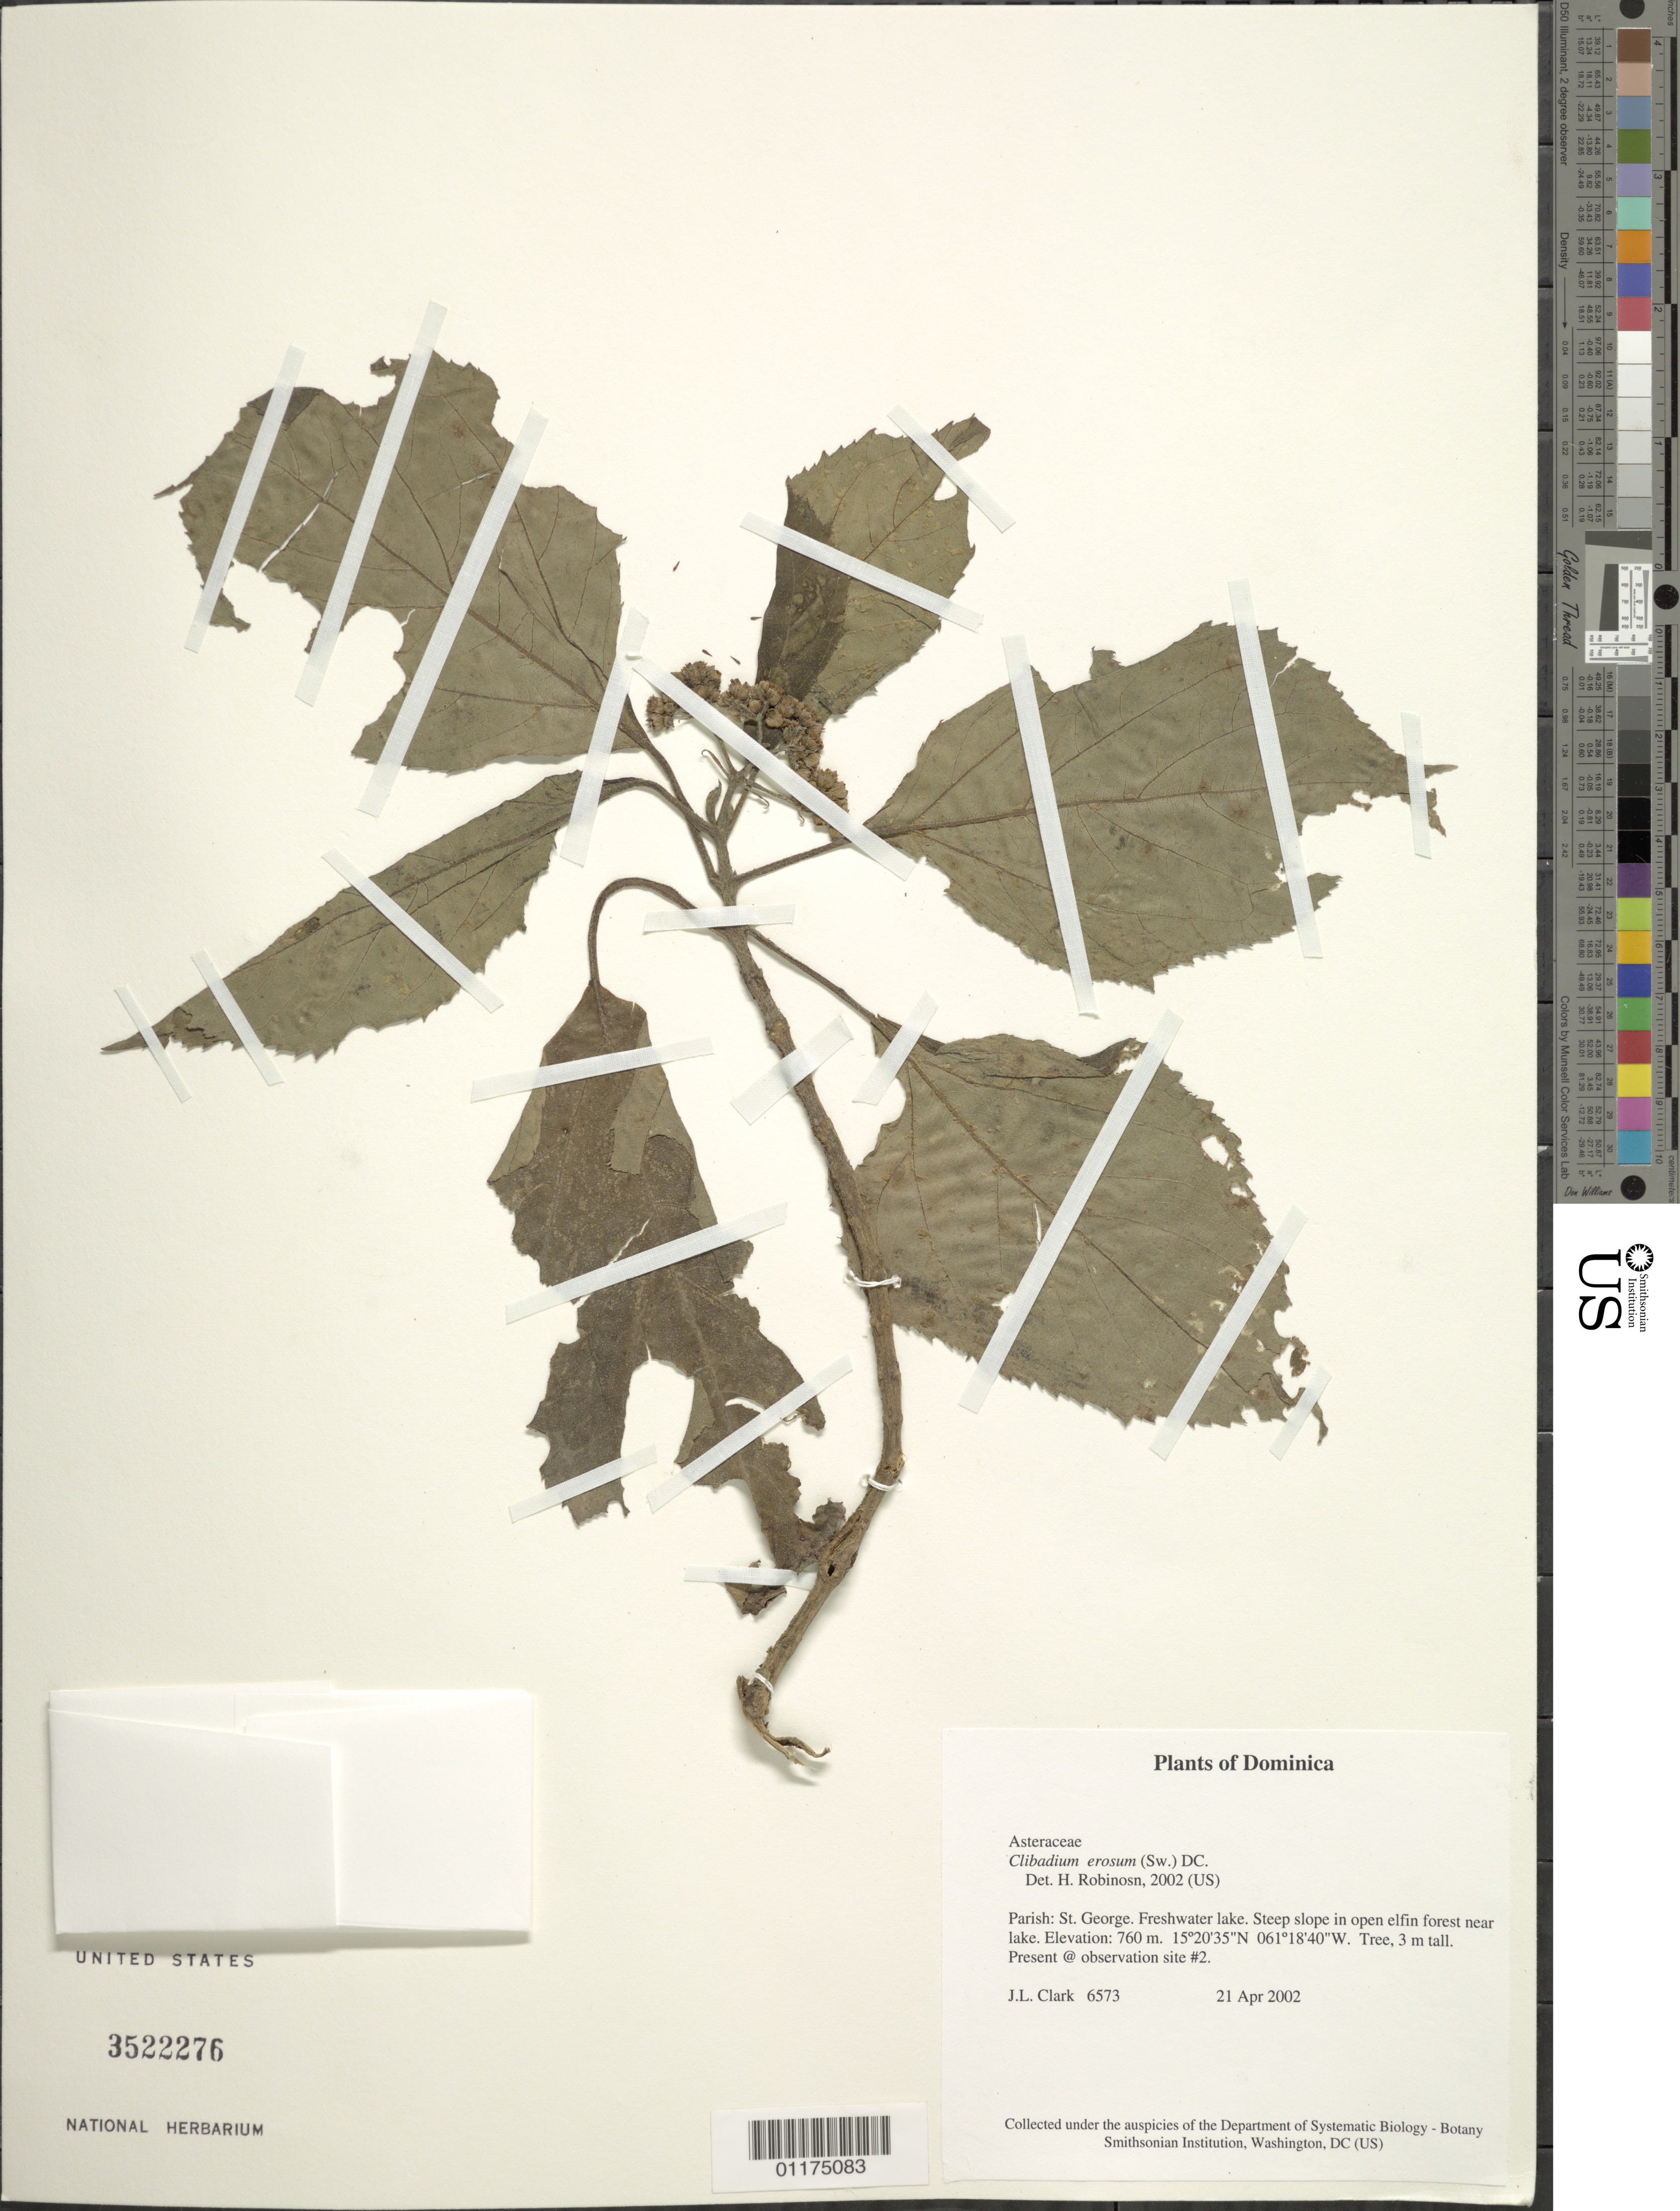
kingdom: Plantae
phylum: Tracheophyta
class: Magnoliopsida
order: Asterales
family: Asteraceae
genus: Clibadium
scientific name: Clibadium erosum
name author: (Sw.) DC.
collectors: J. L. Clark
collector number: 6573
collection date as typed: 21 Apr 2002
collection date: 2002-04-21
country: Dominica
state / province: St. George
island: Dominica I.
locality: Freshwater lake. Steep slope in open elfin forest near lake.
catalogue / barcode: US 3522276